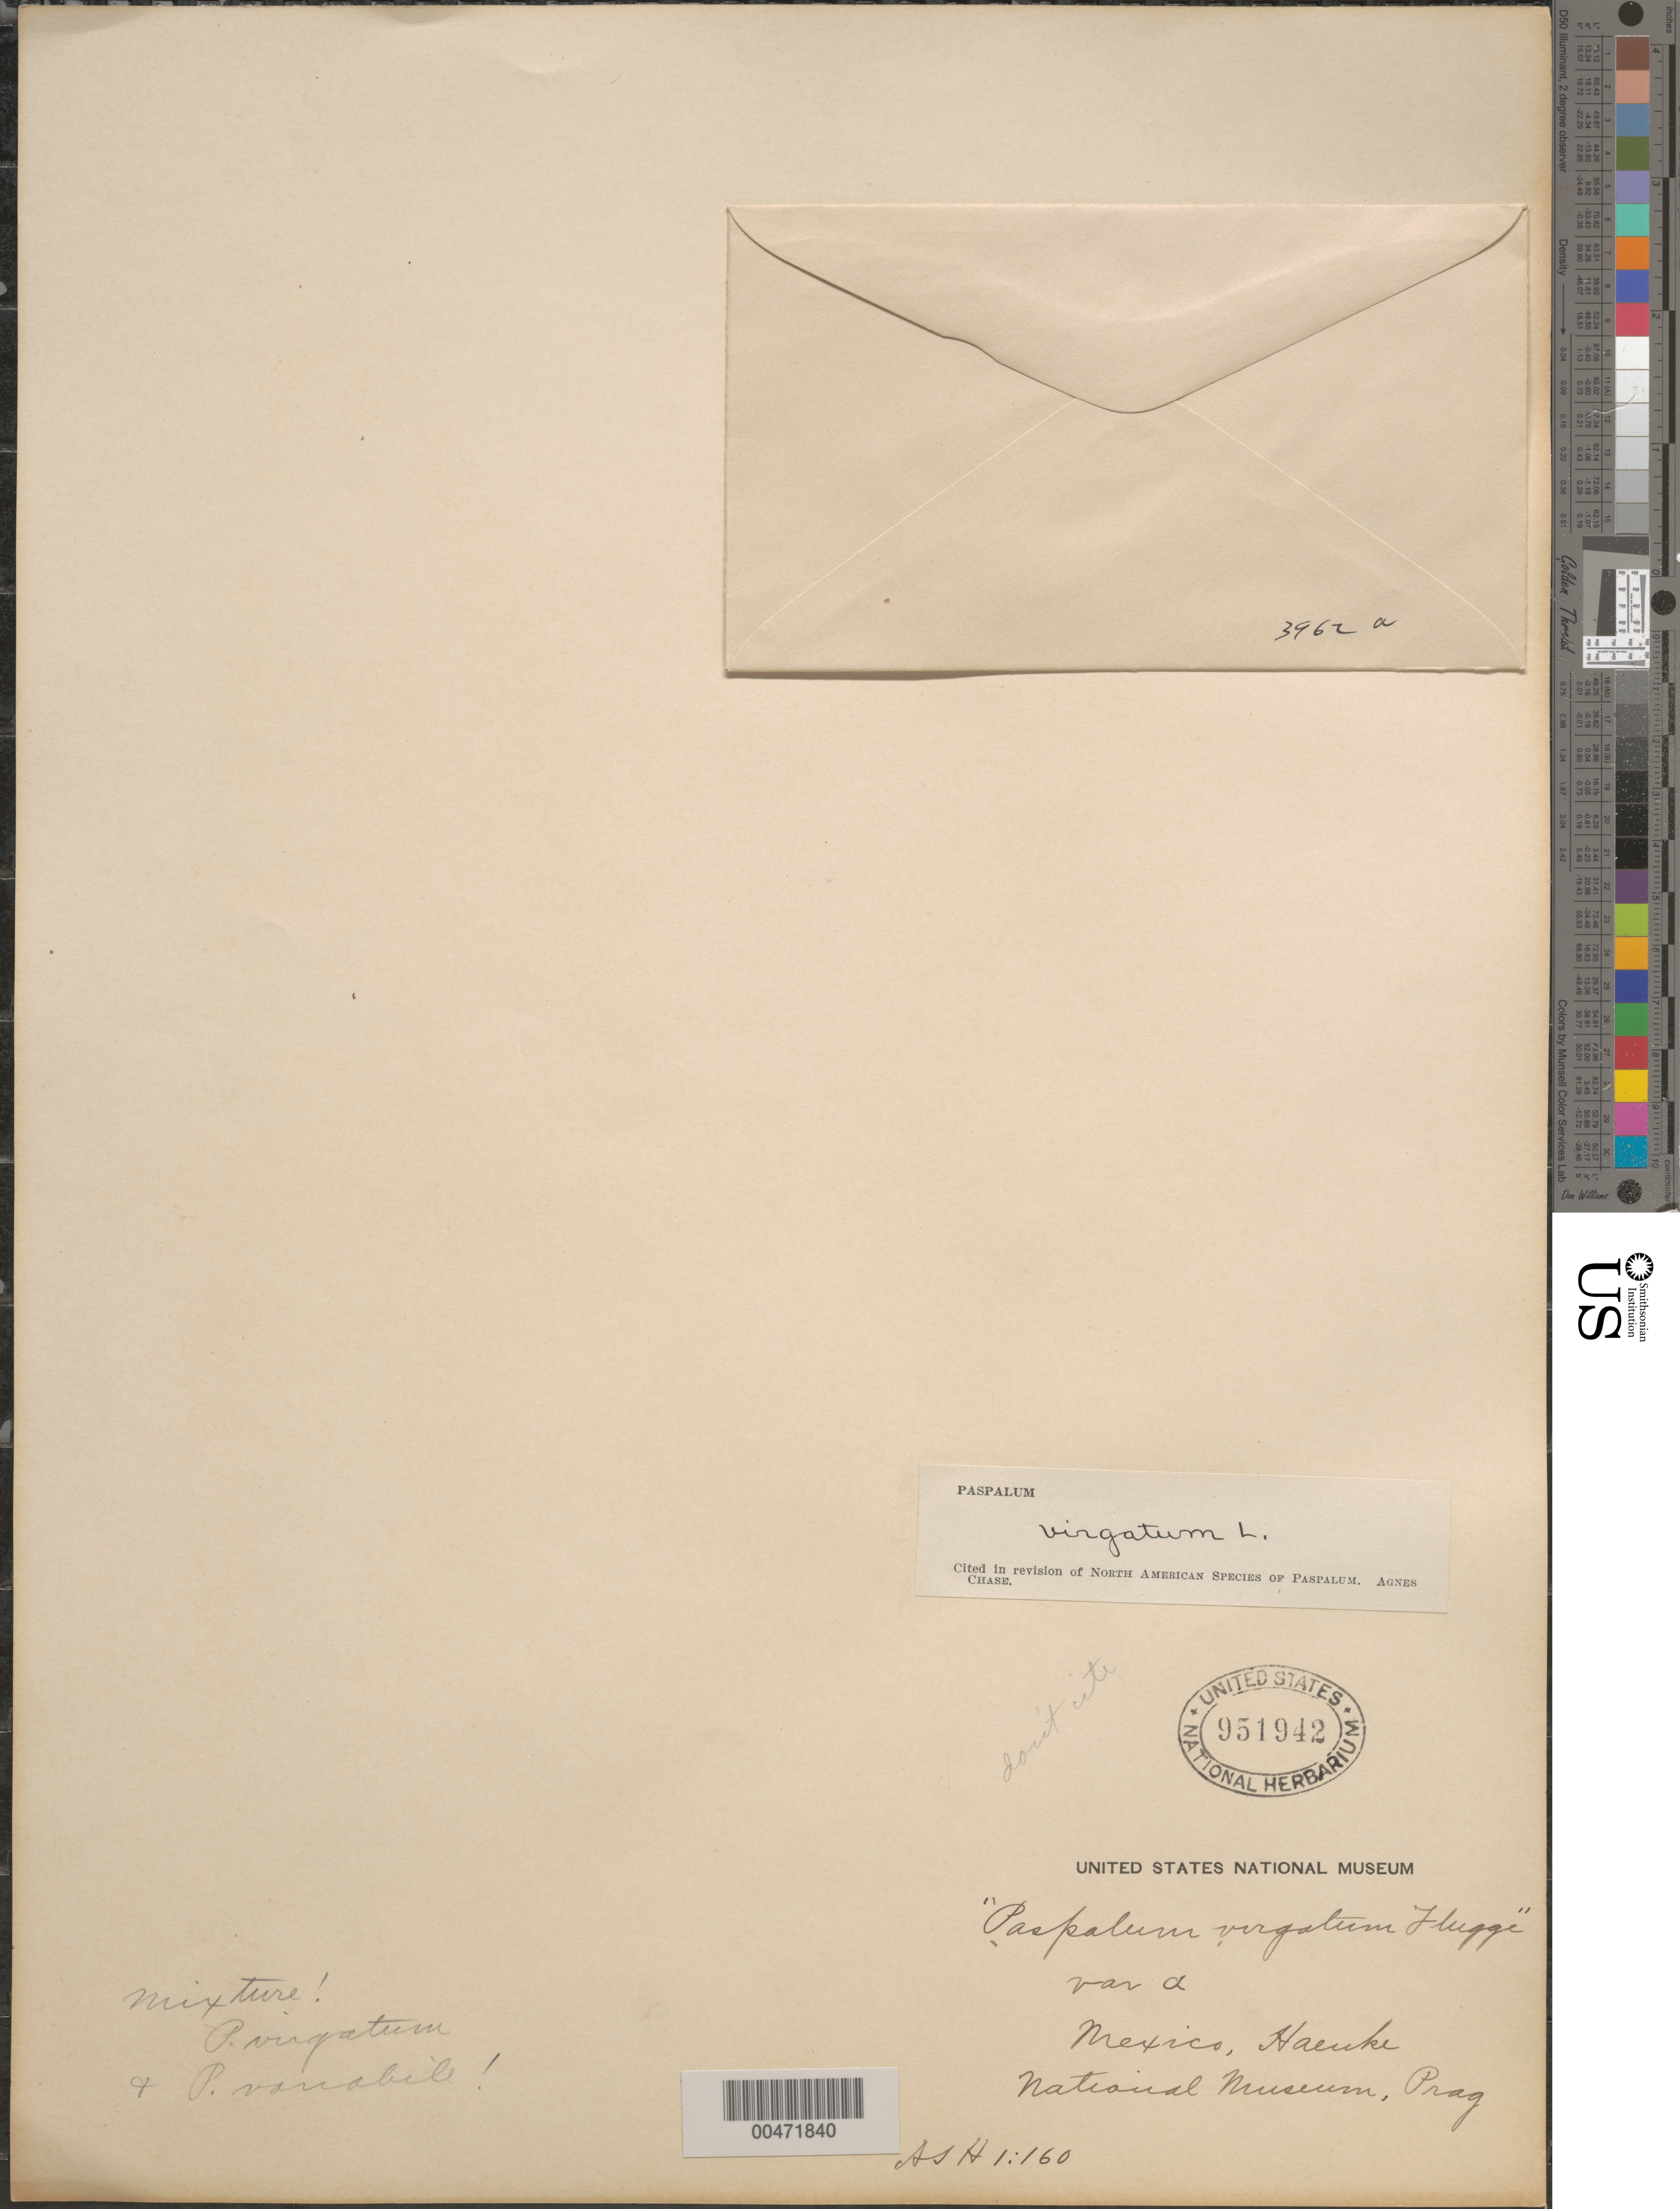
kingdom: Plantae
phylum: Tracheophyta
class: Liliopsida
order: Poales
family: Poaceae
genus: Paspalum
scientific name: Paspalum virgatum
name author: L.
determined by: Chase, [M.] Agnes, (US)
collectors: T. P. X. Haenke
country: Mexico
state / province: Durango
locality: San Ramon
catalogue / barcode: US 951942